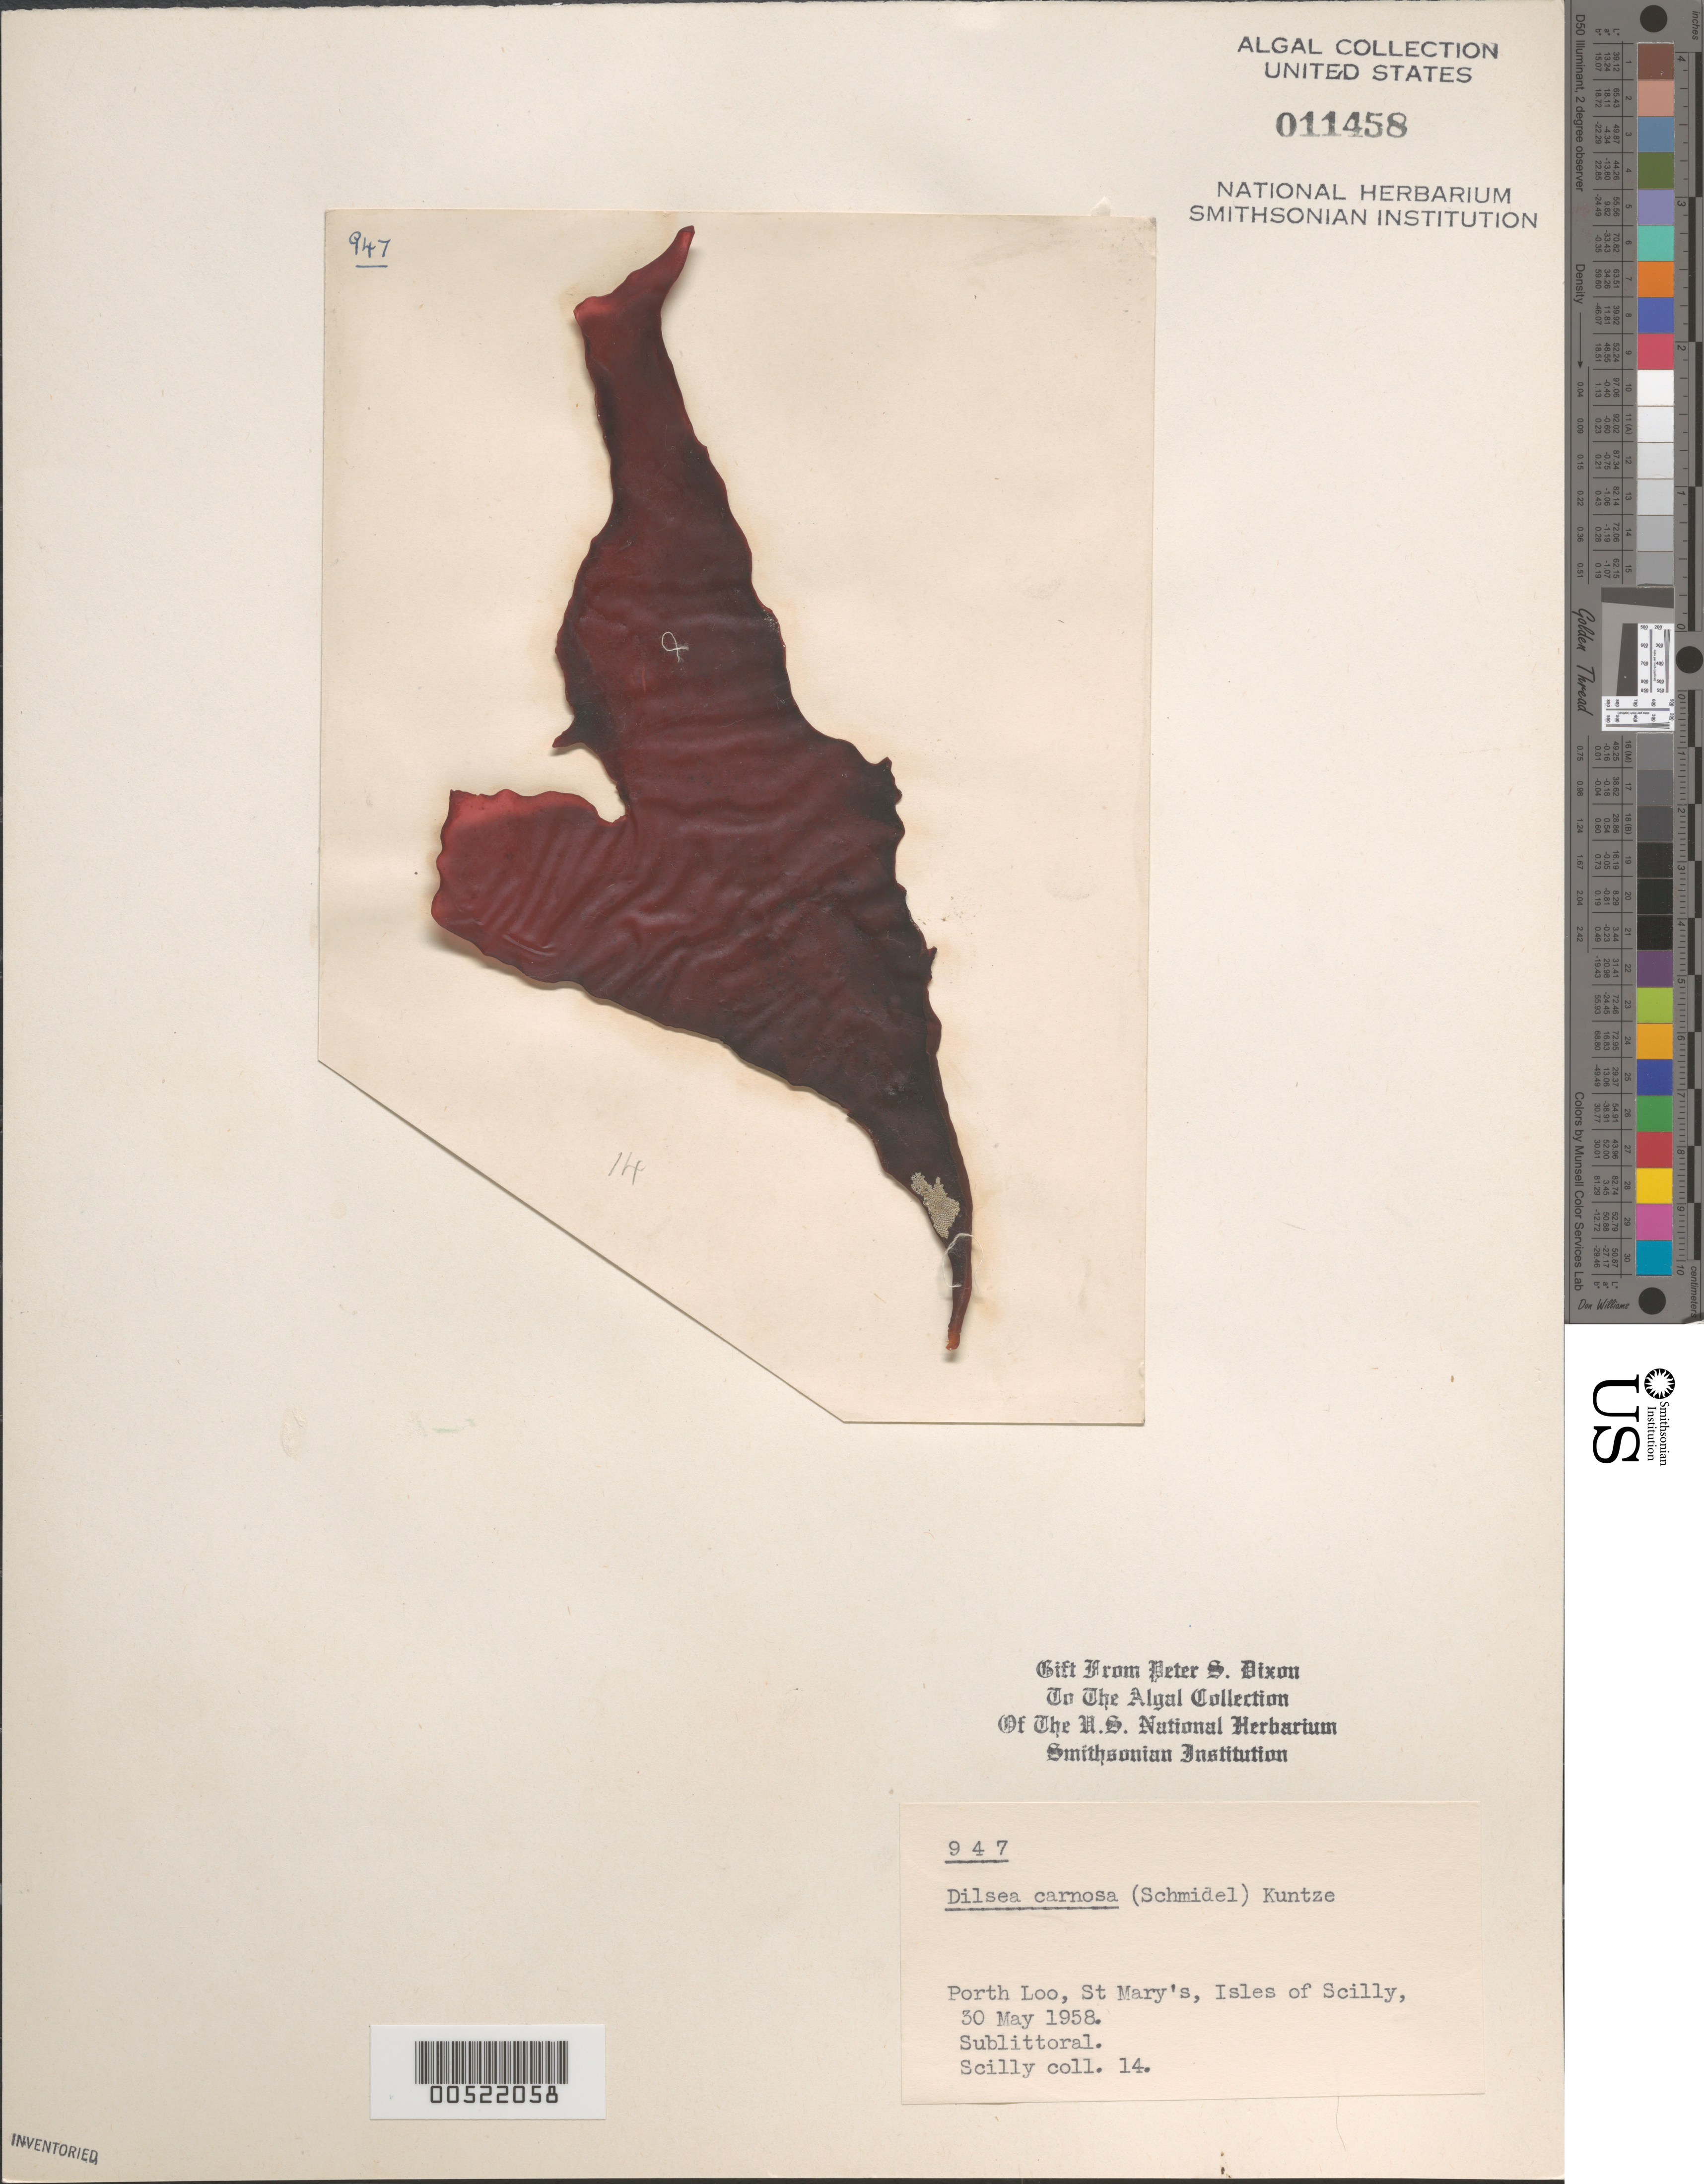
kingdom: Plantae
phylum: Rhodophyta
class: Florideophyceae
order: Gigartinales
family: Dumontiaceae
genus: Dilsea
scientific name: Dilsea carnosa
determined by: Dixon, P. S.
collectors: P. S. Dixon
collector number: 14 & PSD 947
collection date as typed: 30 May 1958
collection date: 1958-05-30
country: United Kingdom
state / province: England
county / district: Council of the Isles of Scilly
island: St. Mary's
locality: Porth Loo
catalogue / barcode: US 11458